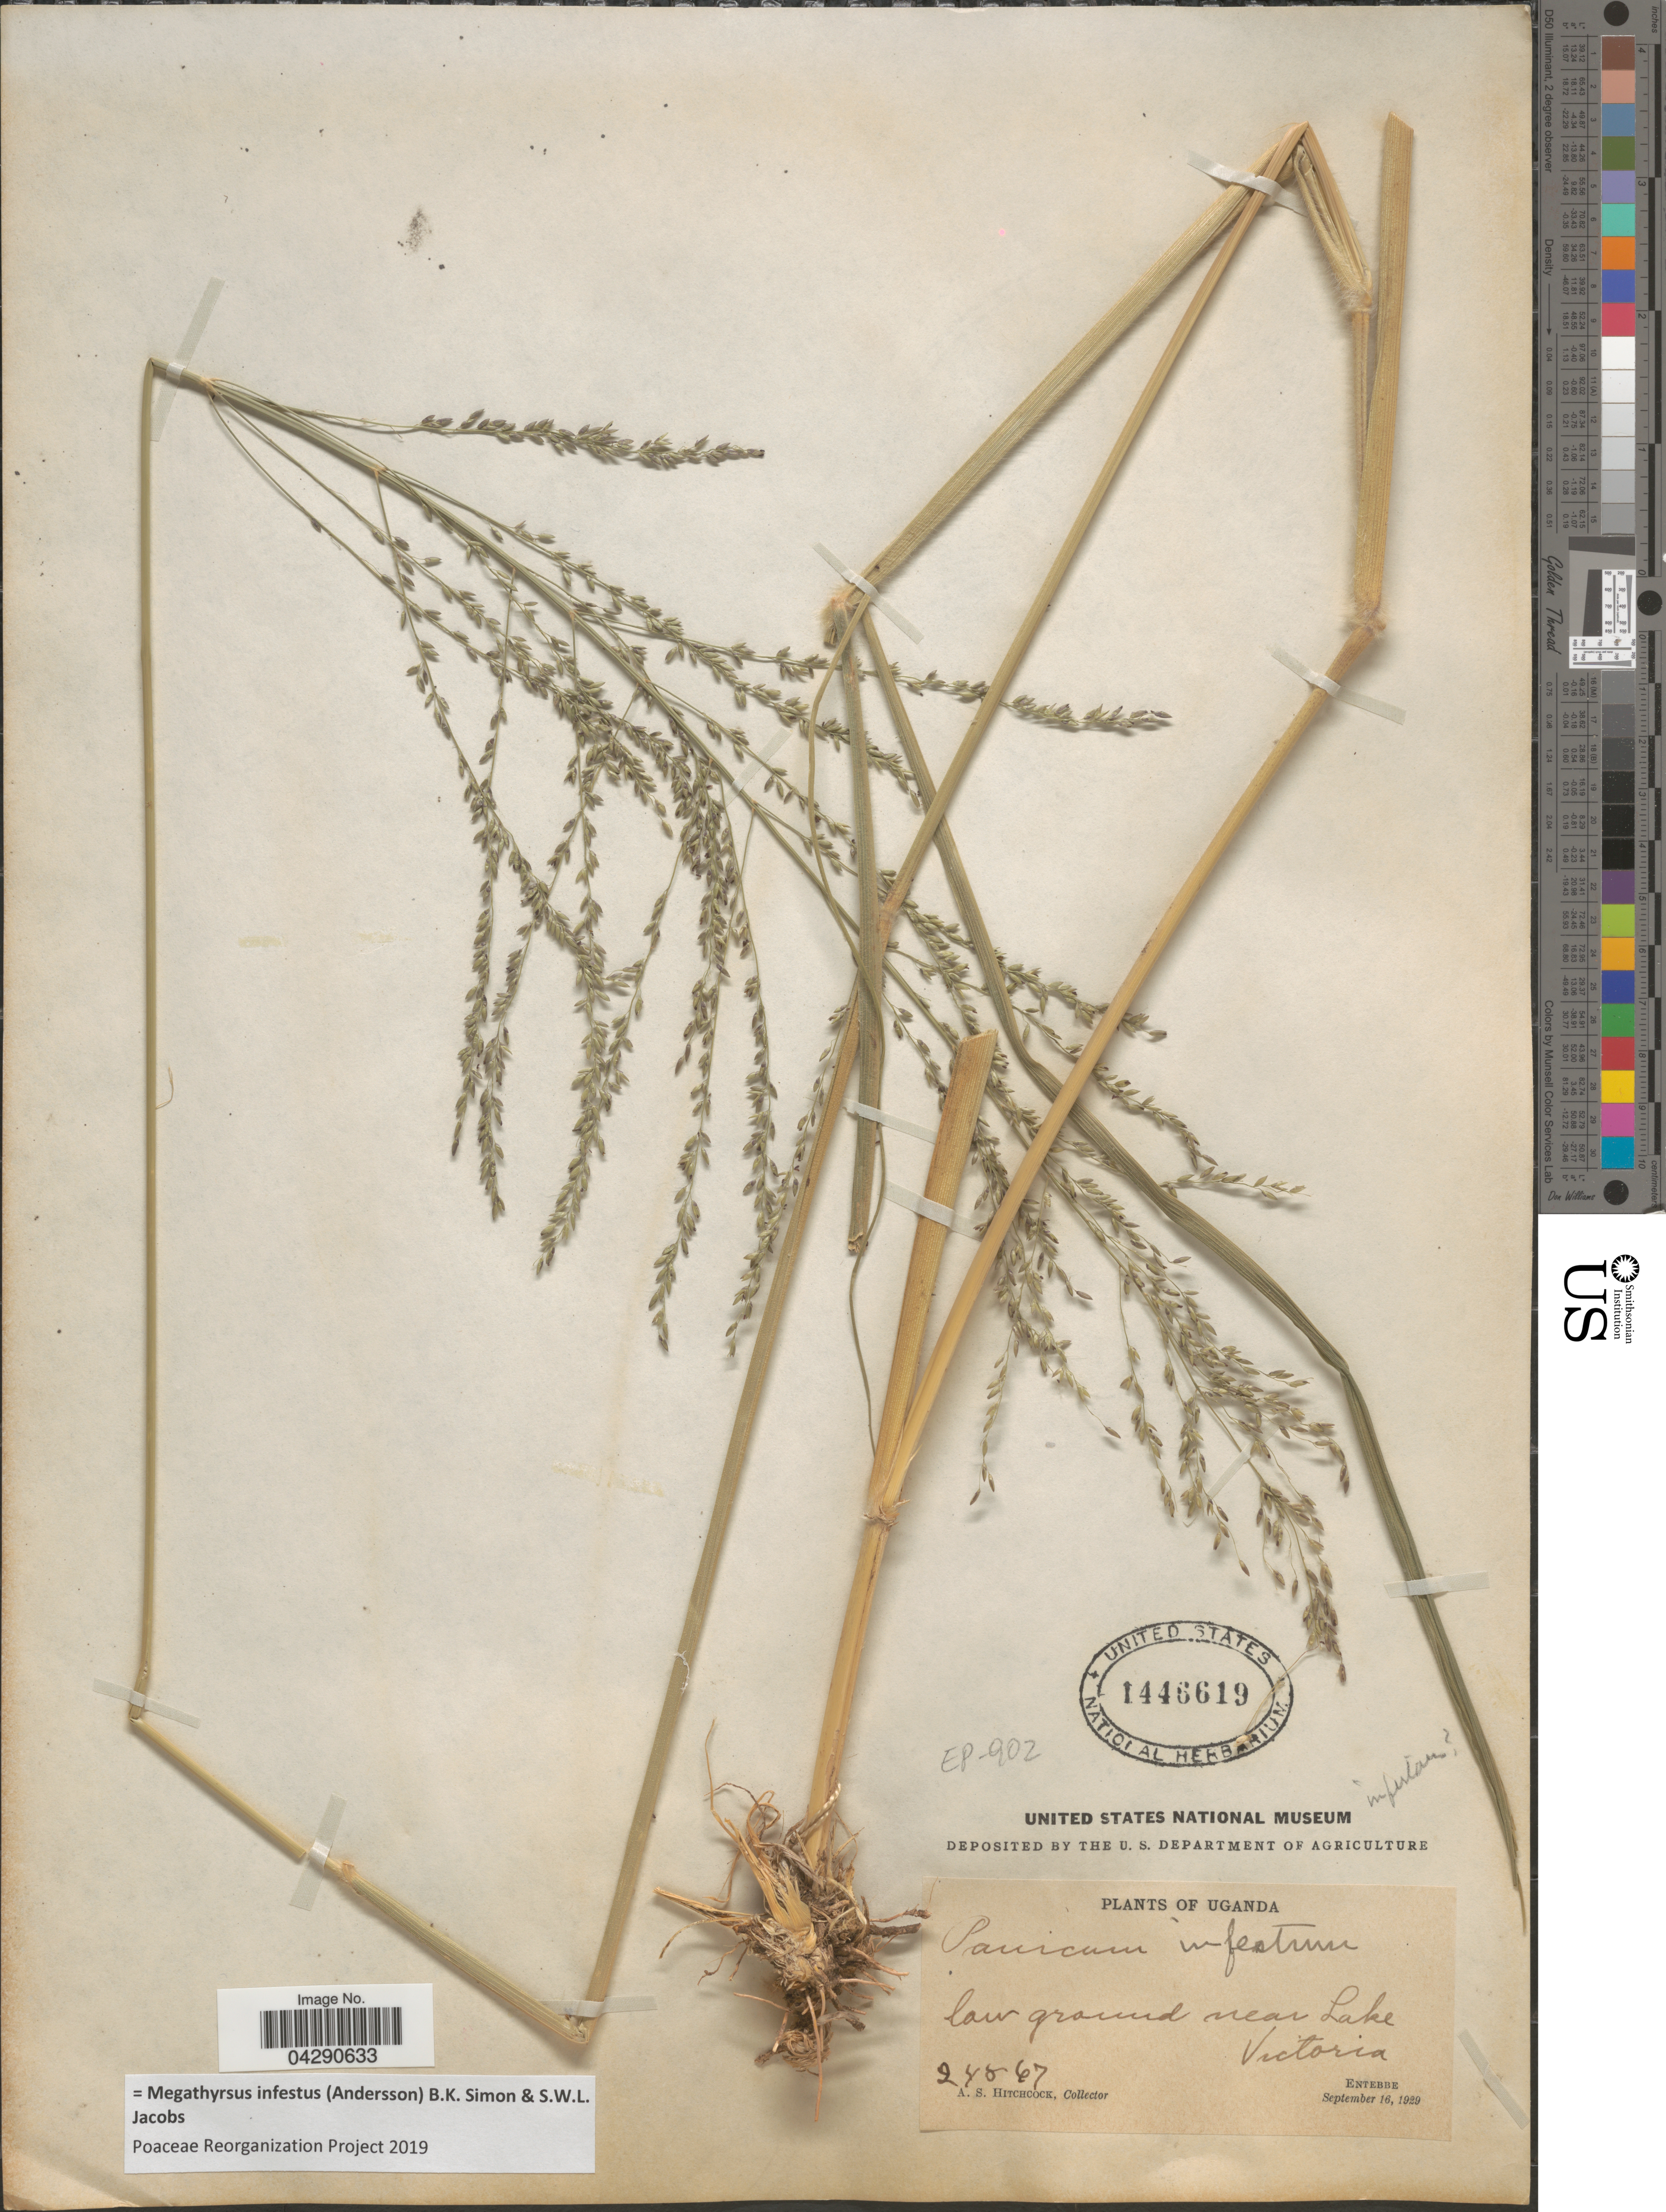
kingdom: Plantae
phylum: Tracheophyta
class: Liliopsida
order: Poales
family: Poaceae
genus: Megathyrsus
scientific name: Megathyrsus infestus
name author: (Peters) B.K. Simon & S.W.L. Jacobs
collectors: A. S. Hitchcock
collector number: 24867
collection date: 1929-09-16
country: Uganda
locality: Low ground near Lake Victoria. Entebbe.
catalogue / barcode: US 1446619